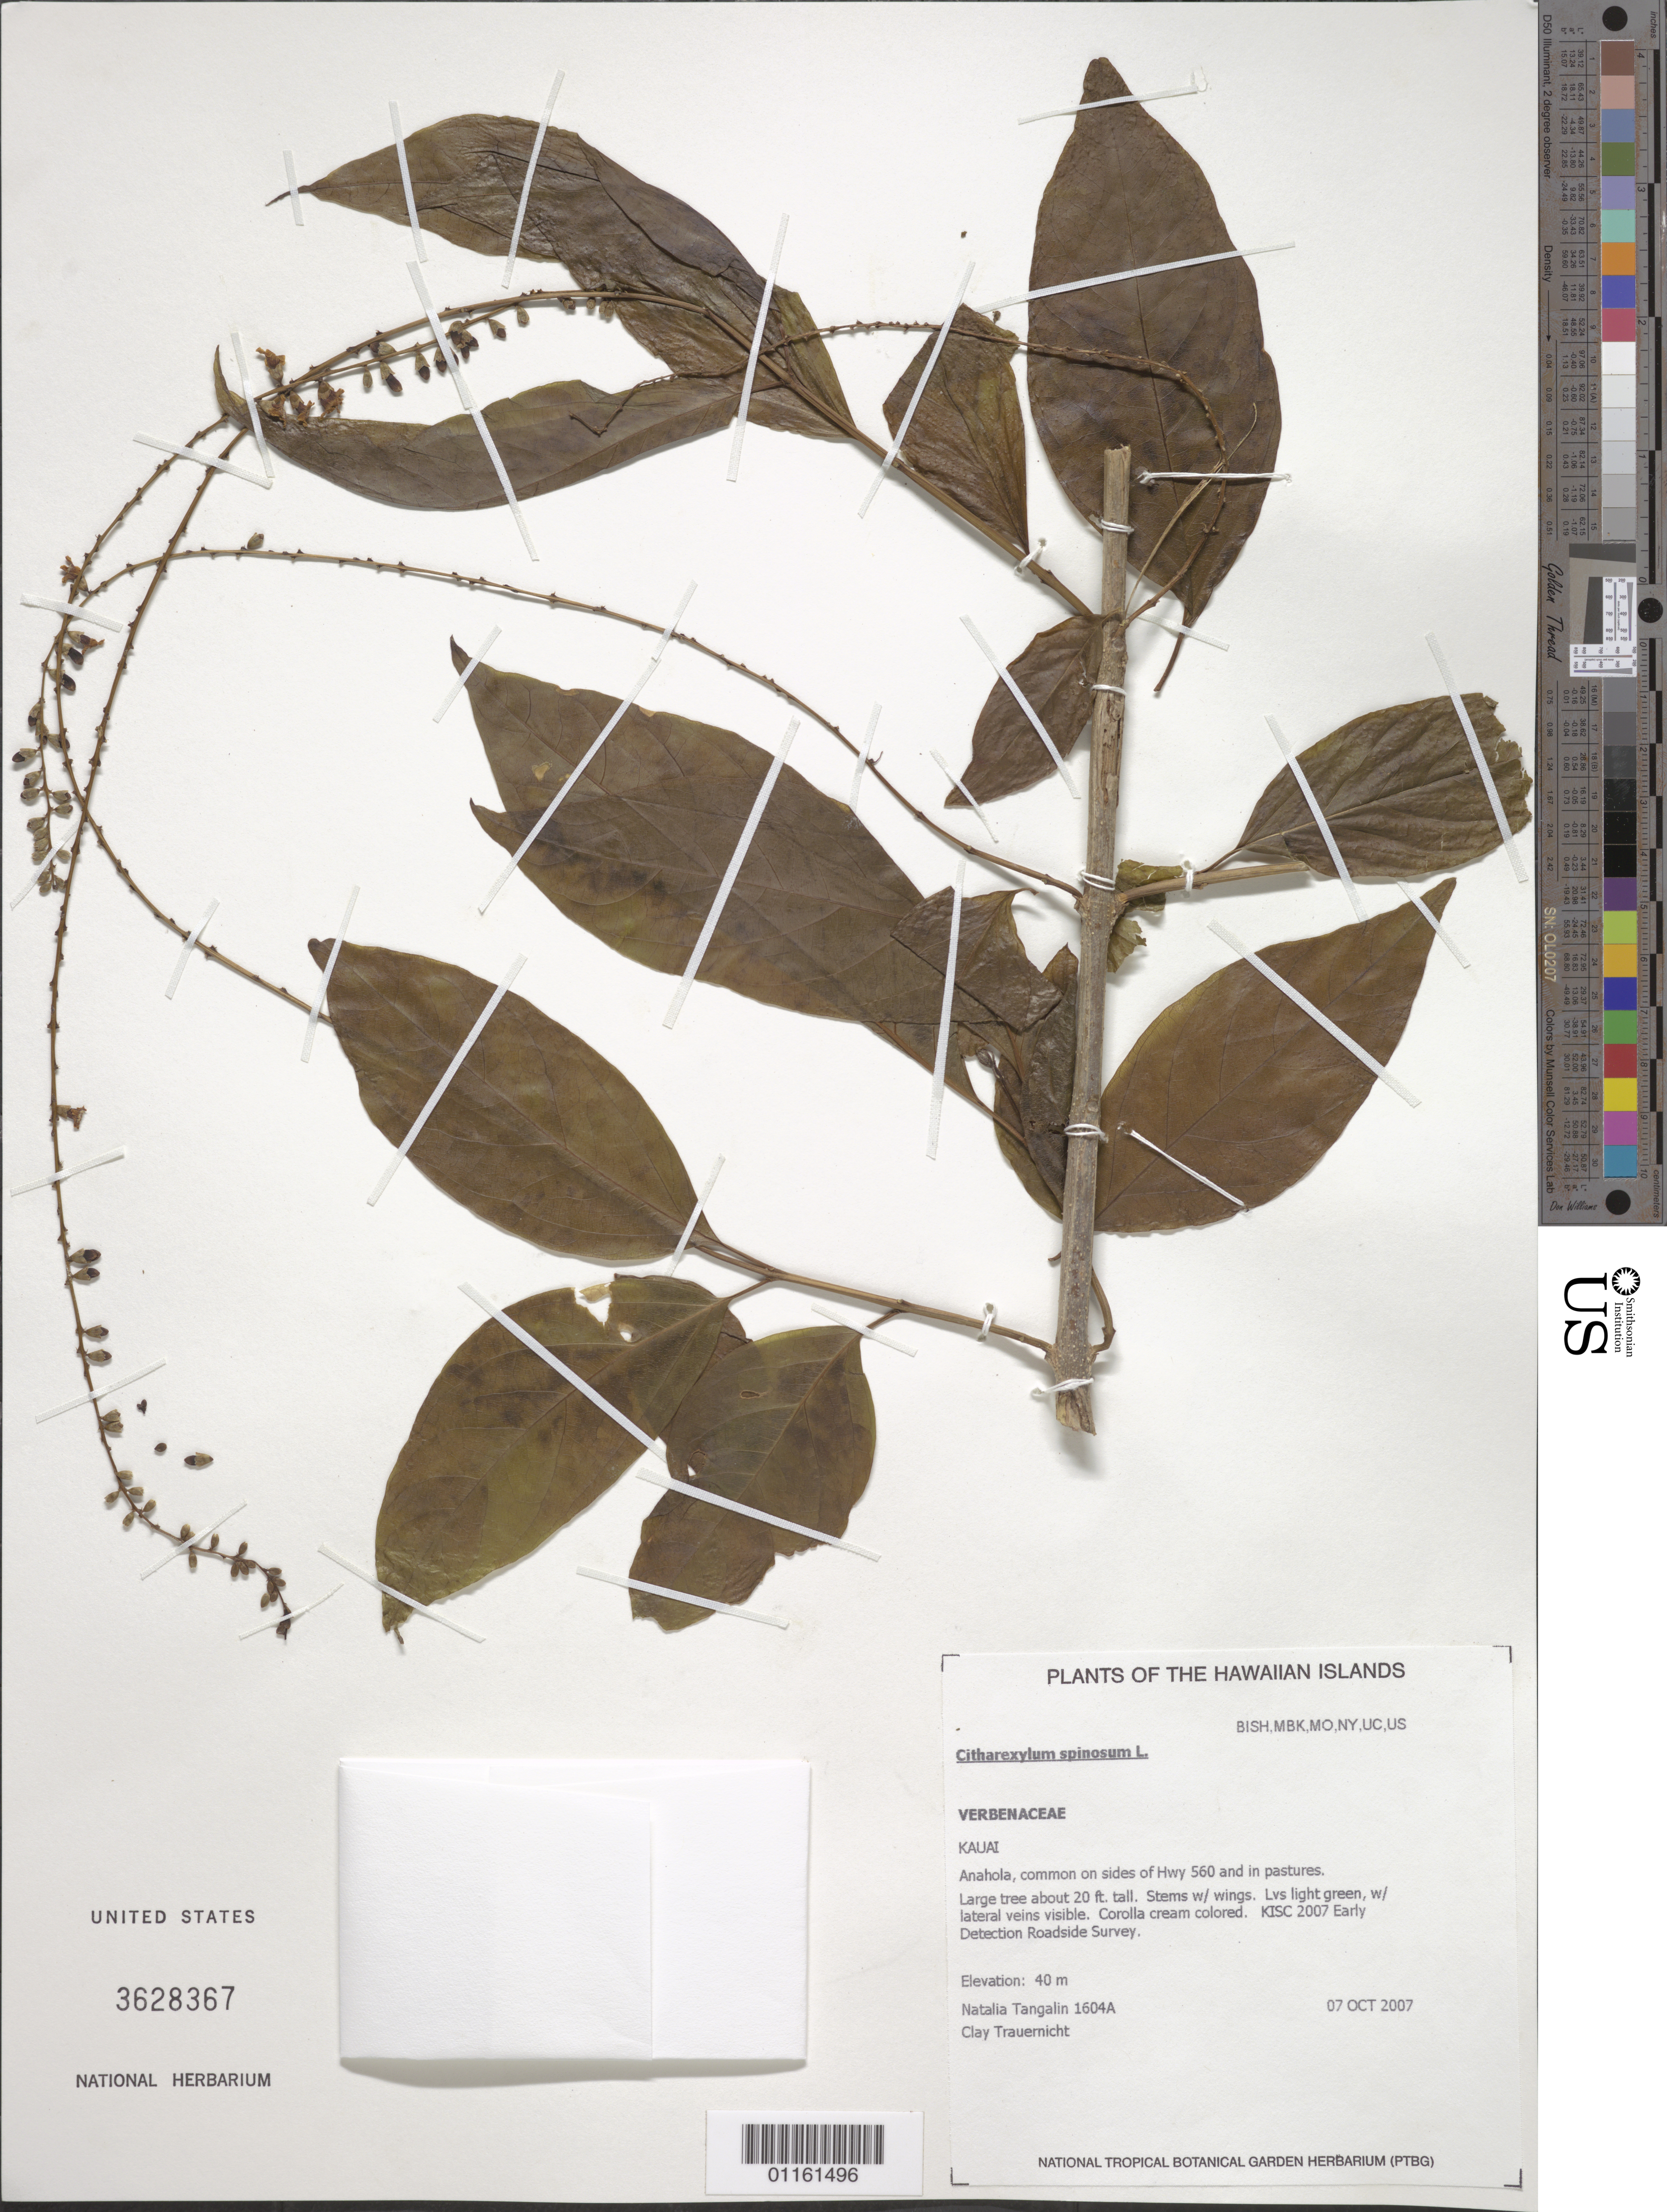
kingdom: Plantae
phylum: Tracheophyta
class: Magnoliopsida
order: Lamiales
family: Verbenaceae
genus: Citharexylum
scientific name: Citharexylum spinosum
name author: L.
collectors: N. Tangalin & C. Trauernicht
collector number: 1604A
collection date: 2007-10-07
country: United States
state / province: Hawaii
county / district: Kaui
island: Kaua'i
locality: Anahola, along sides of Hwy 560.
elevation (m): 40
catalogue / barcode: US 3628367